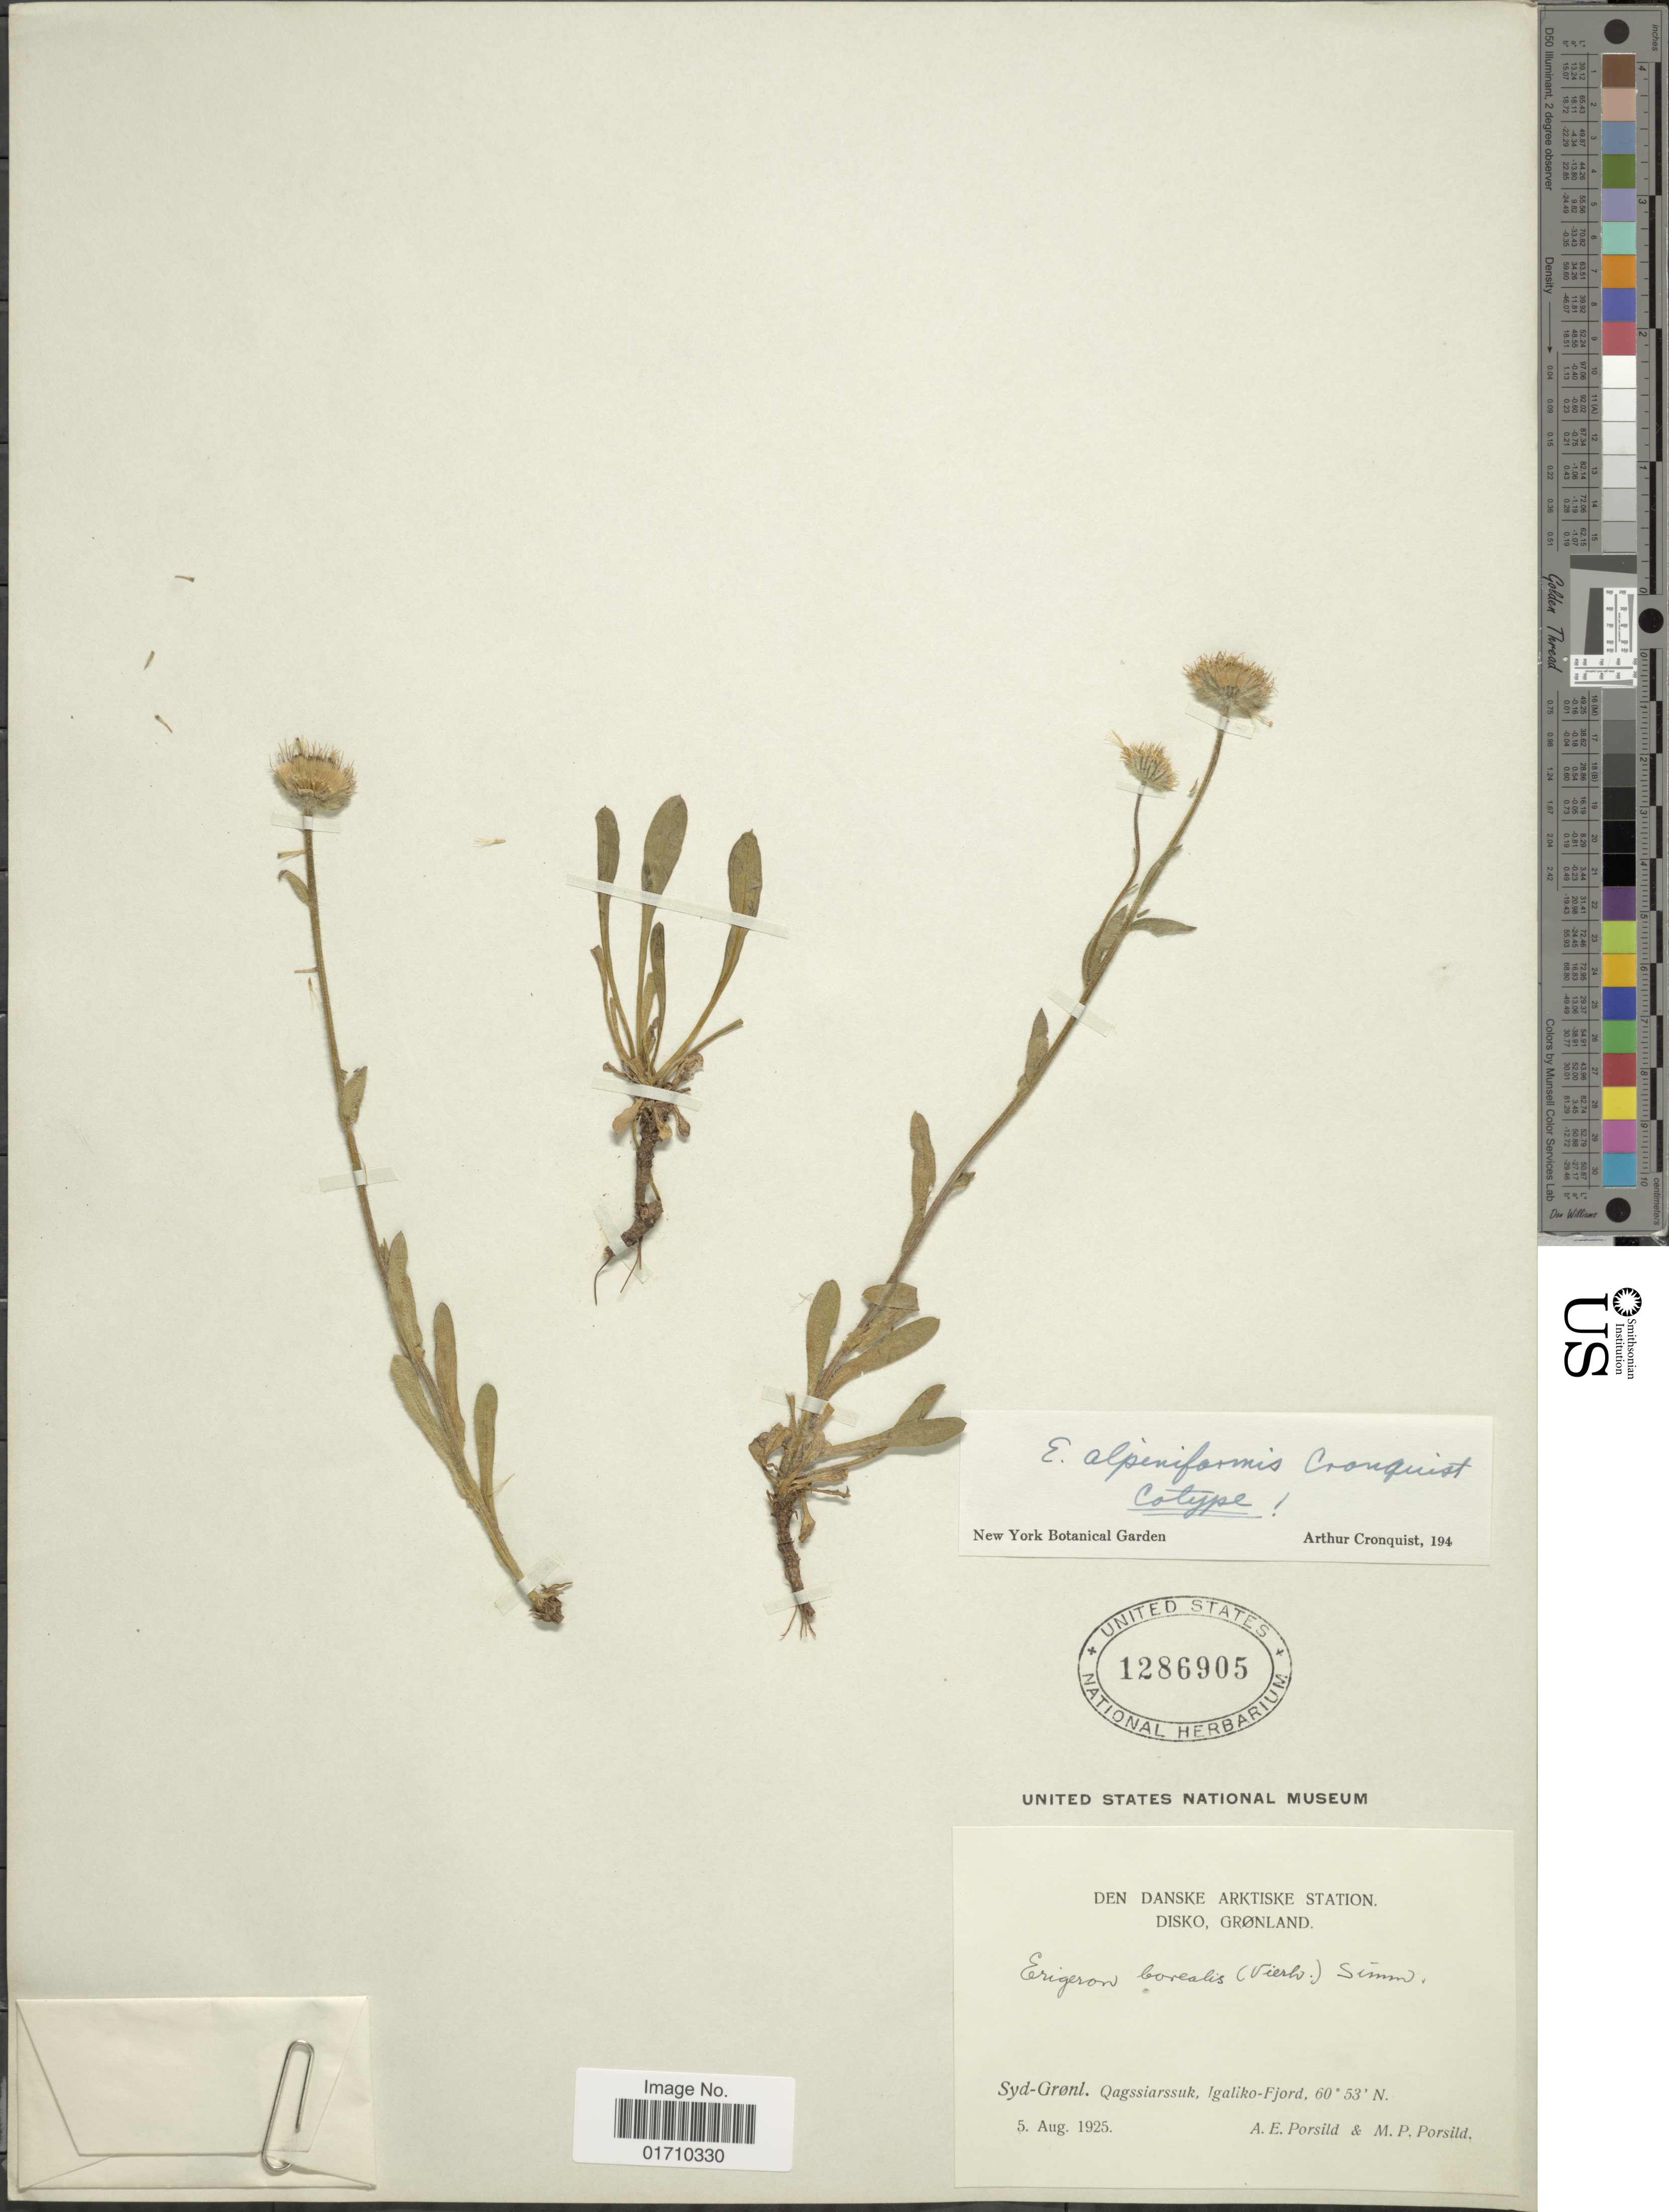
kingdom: Plantae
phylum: Tracheophyta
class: Magnoliopsida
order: Asterales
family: Asteraceae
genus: Erigeron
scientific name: Erigeron alpiniformis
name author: Cronq.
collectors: A. E. Porsild & M. P. Porsild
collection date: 1925-08-05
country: Greenland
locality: Dens Danske Arktiske Station, Disko, Syd-Grønl. Qagssiarssuk, Igaliko-Fjord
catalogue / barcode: US 1286905